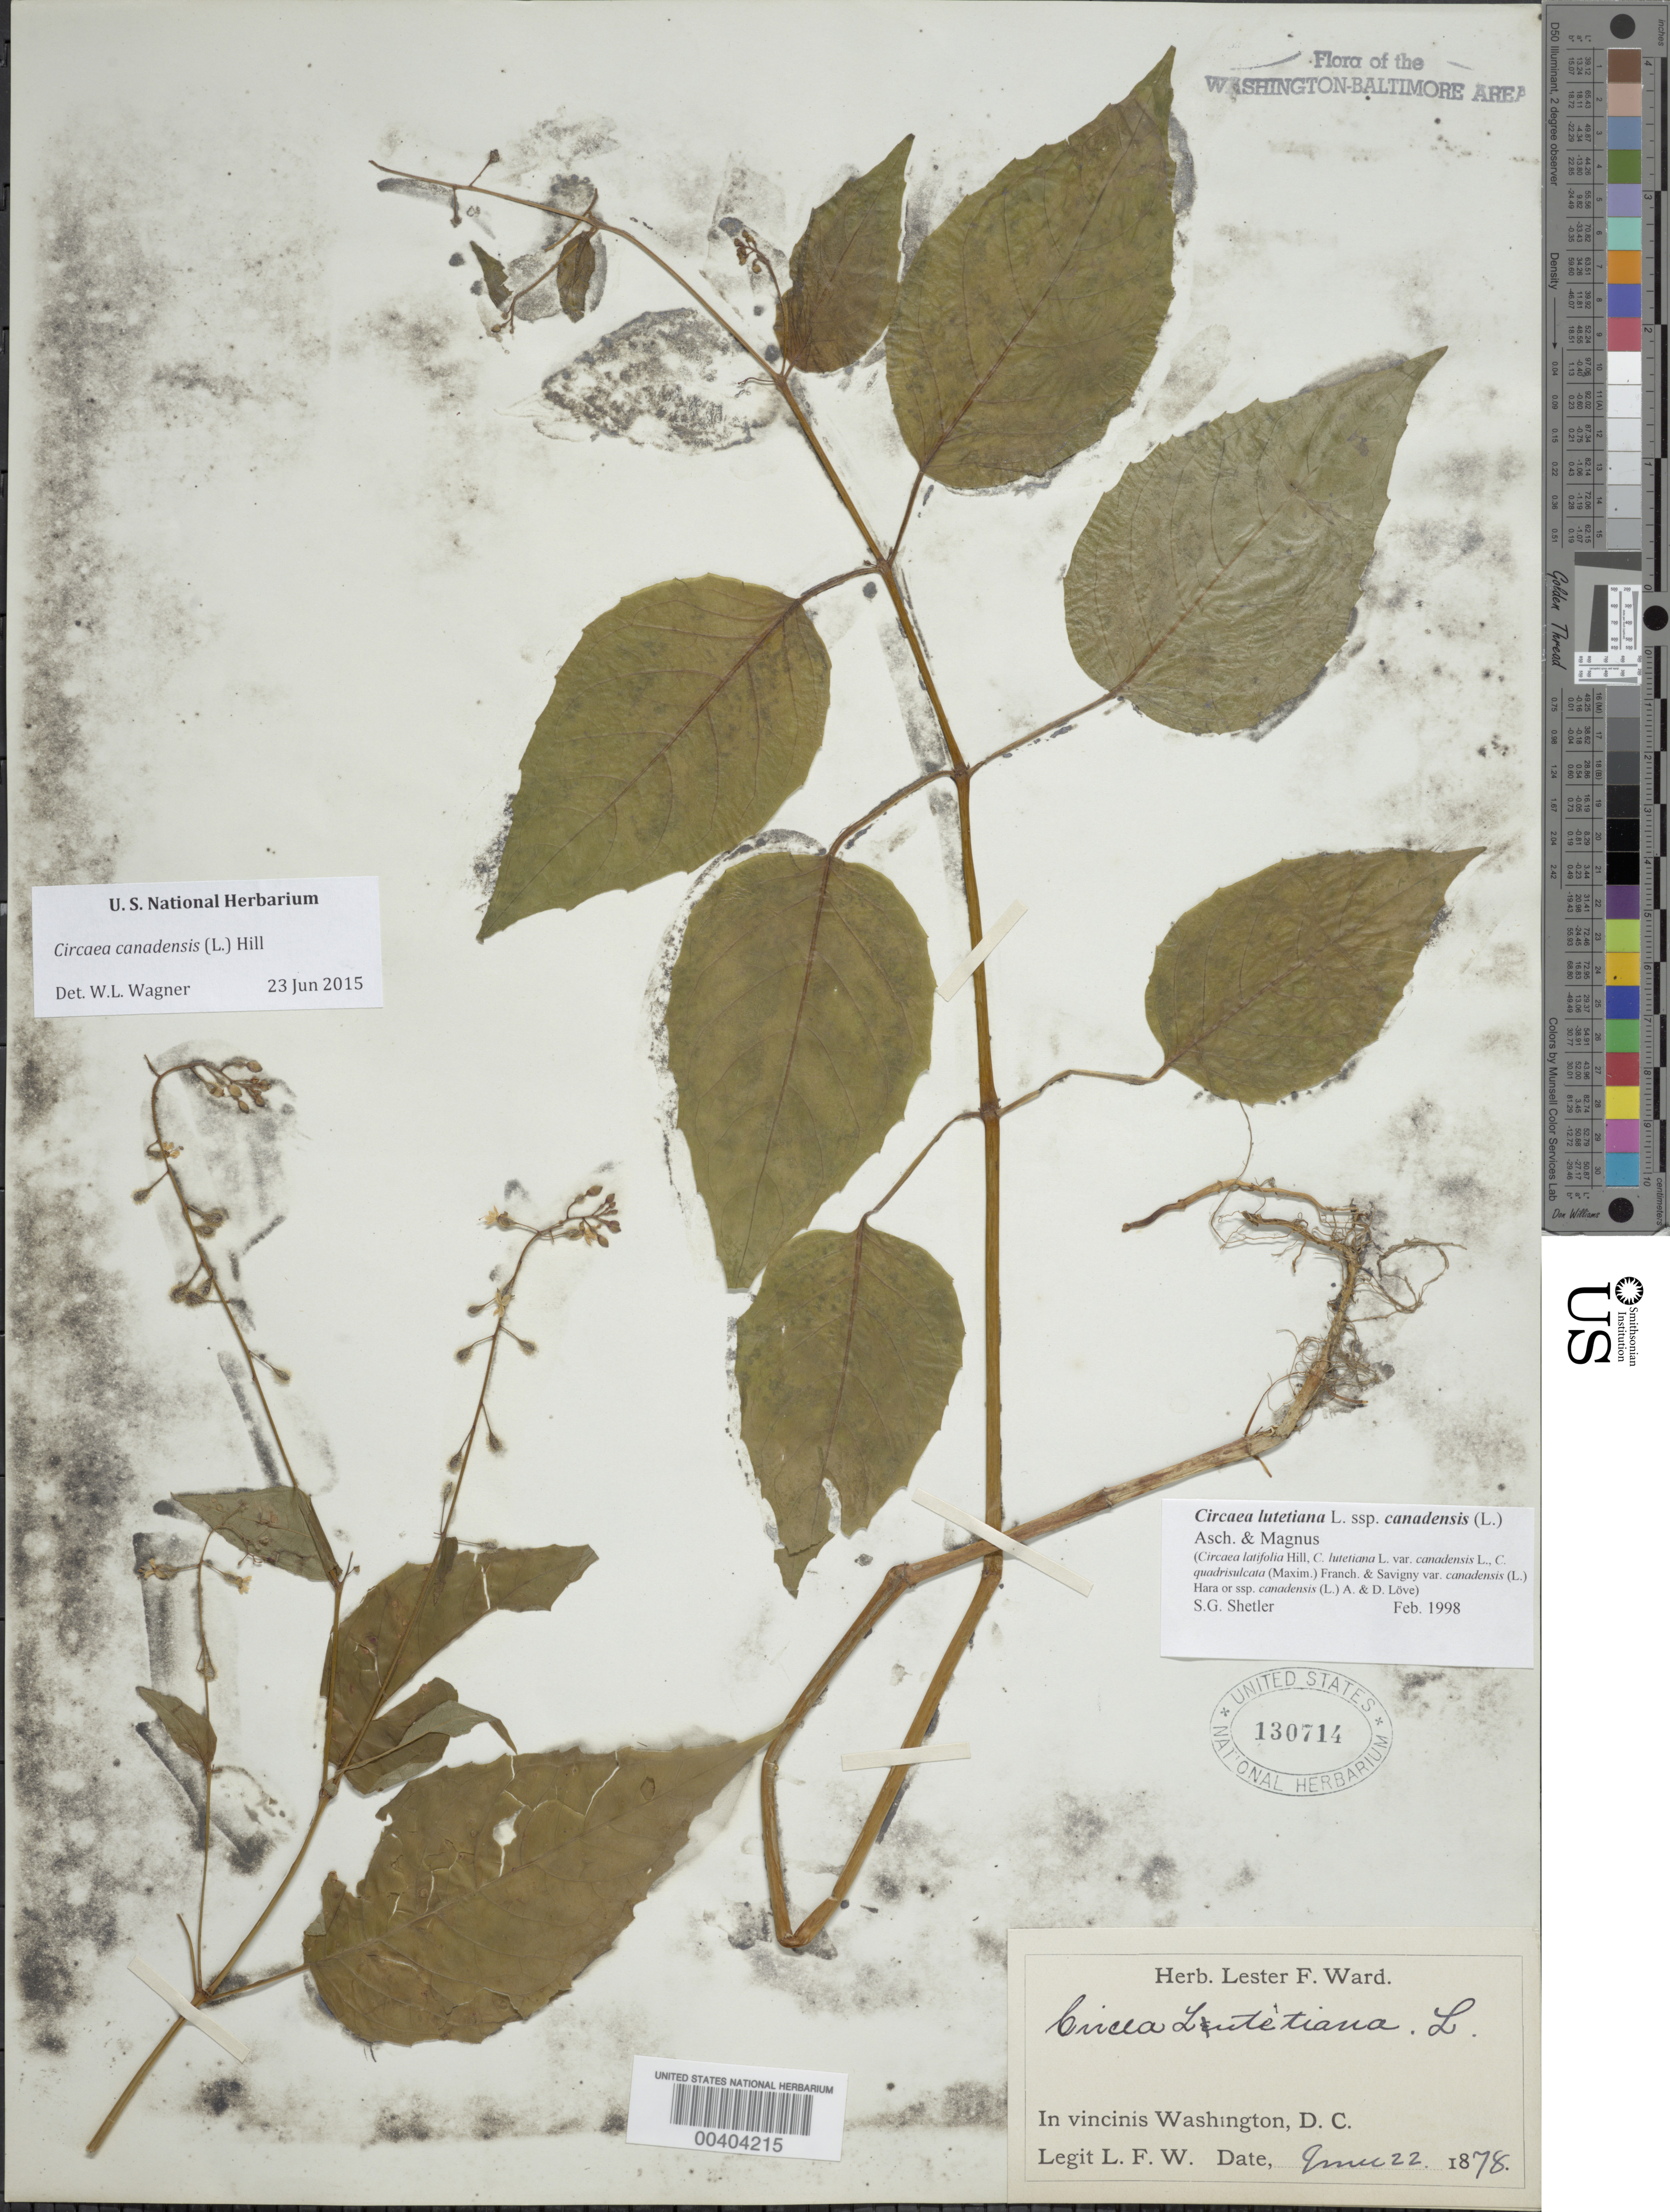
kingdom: Plantae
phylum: Tracheophyta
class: Magnoliopsida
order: Myrtales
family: Onagraceae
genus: Circaea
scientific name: Circaea canadensis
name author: (L.) Hill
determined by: Wagner, W. L., (BOT), Smithsonian Institution - National Museum of Natural History (UNITED STATES)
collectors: L. F. Ward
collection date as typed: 22 Jun 1878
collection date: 1878-06-22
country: United States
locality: Washington DC and vicinity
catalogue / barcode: US 130714